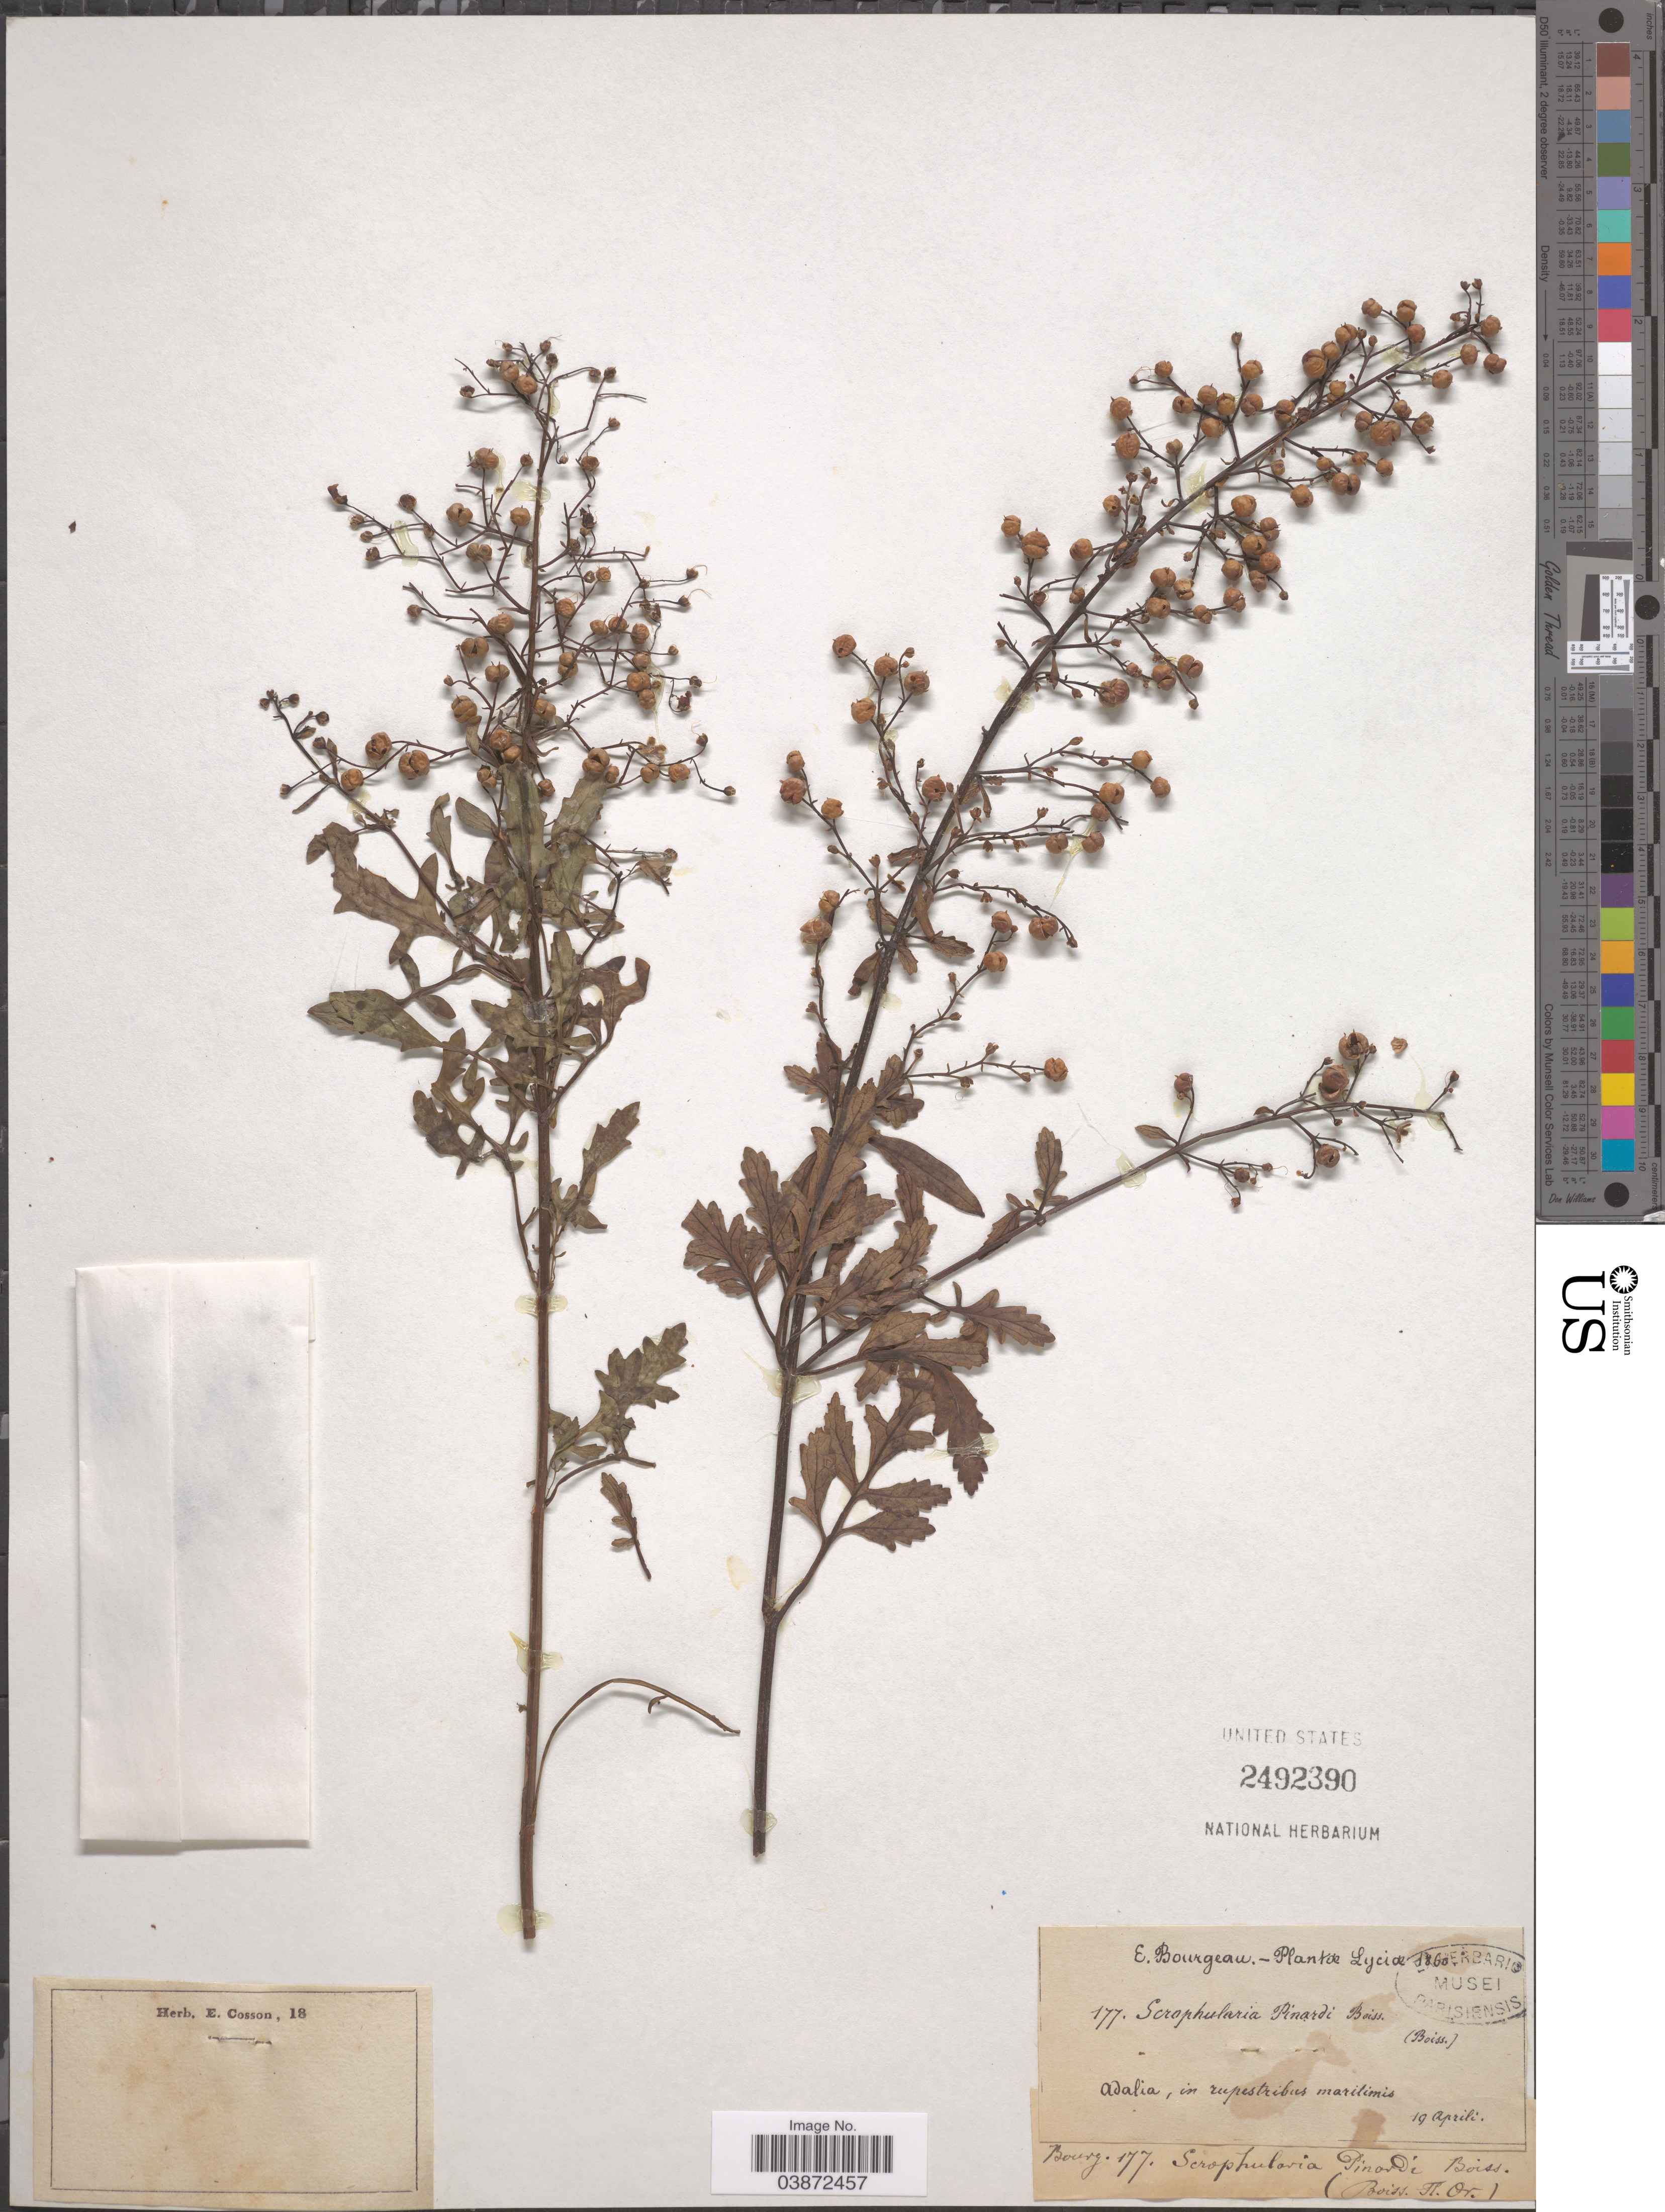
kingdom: Plantae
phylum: Tracheophyta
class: Magnoliopsida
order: Lamiales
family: Scrophulariaceae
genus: Scrophularia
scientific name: Scrophularia pinardi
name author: Boiss.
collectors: E. Bourgeau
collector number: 177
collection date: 1860-04-19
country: Turkey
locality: Lyciæ. Adalia, in rupestribus maritimis.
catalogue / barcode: US 2492390